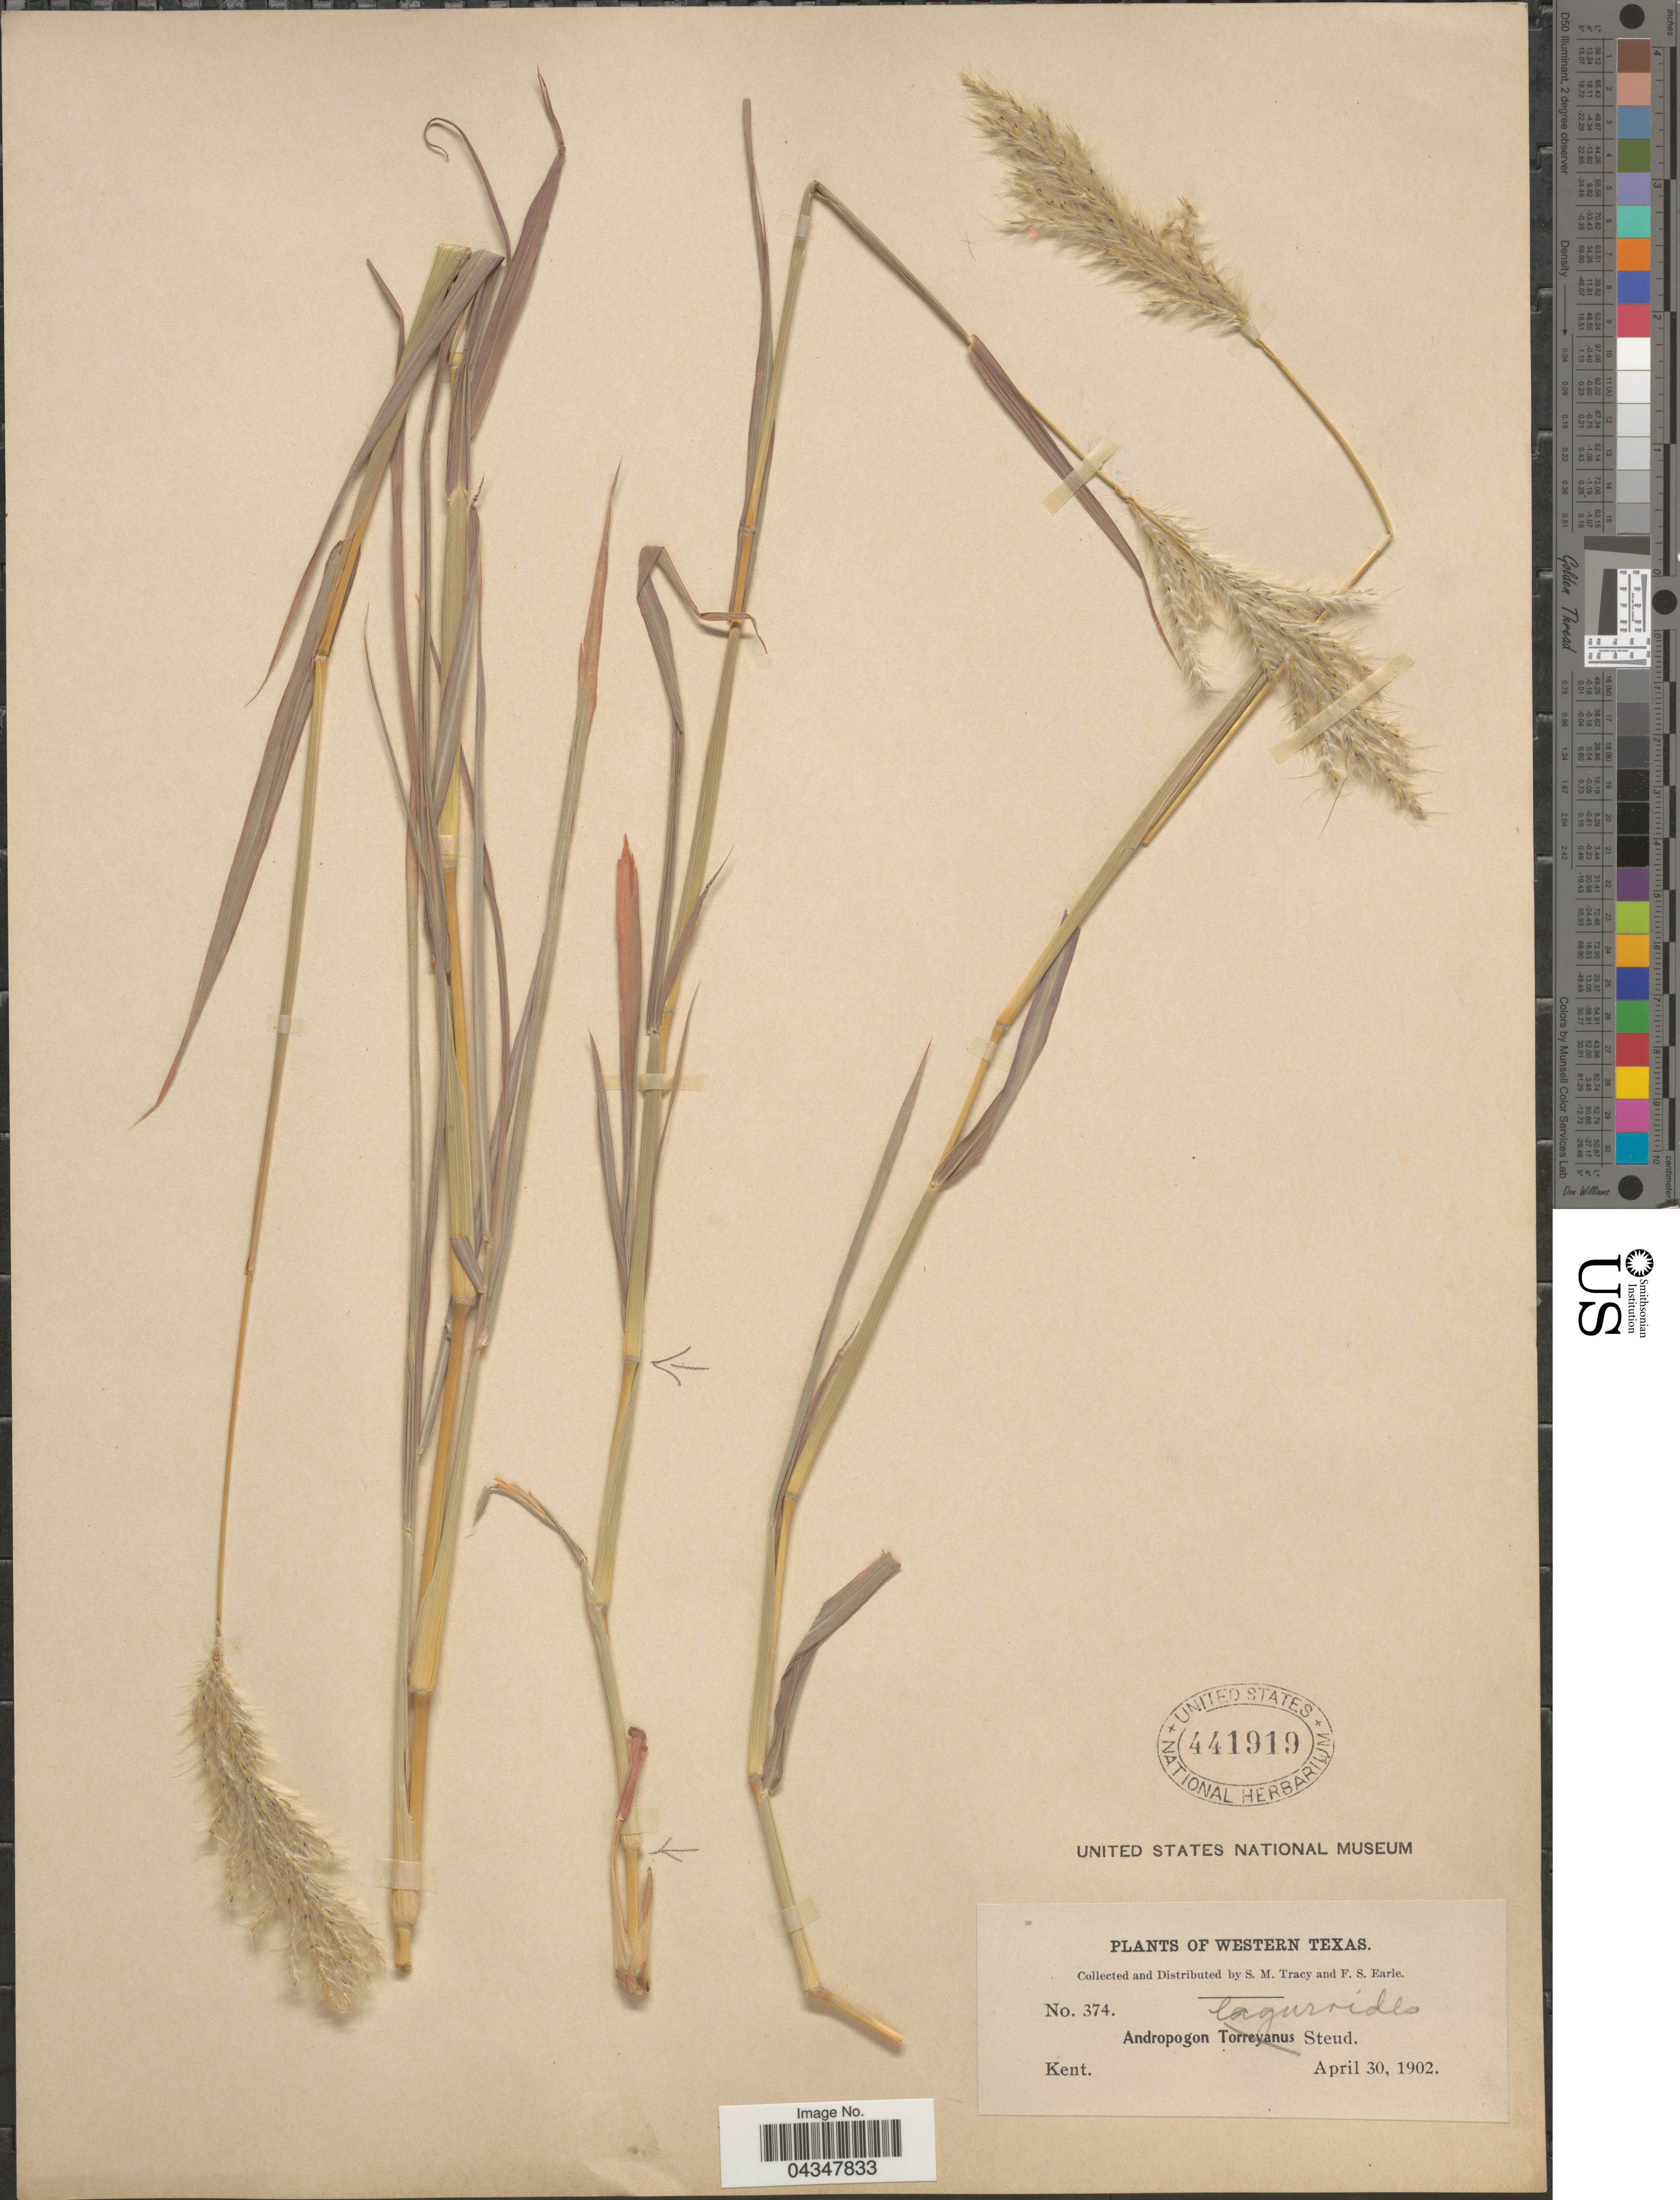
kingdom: Plantae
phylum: Tracheophyta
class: Liliopsida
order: Poales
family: Poaceae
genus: Bothriochloa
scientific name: Bothriochloa saccharoides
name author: (Sw.) Rydb.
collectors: S. M. Tracy & F. S. Earle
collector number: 374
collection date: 1902-04-30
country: United States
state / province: Texas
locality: Western Texas. Kent.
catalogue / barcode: US 441919